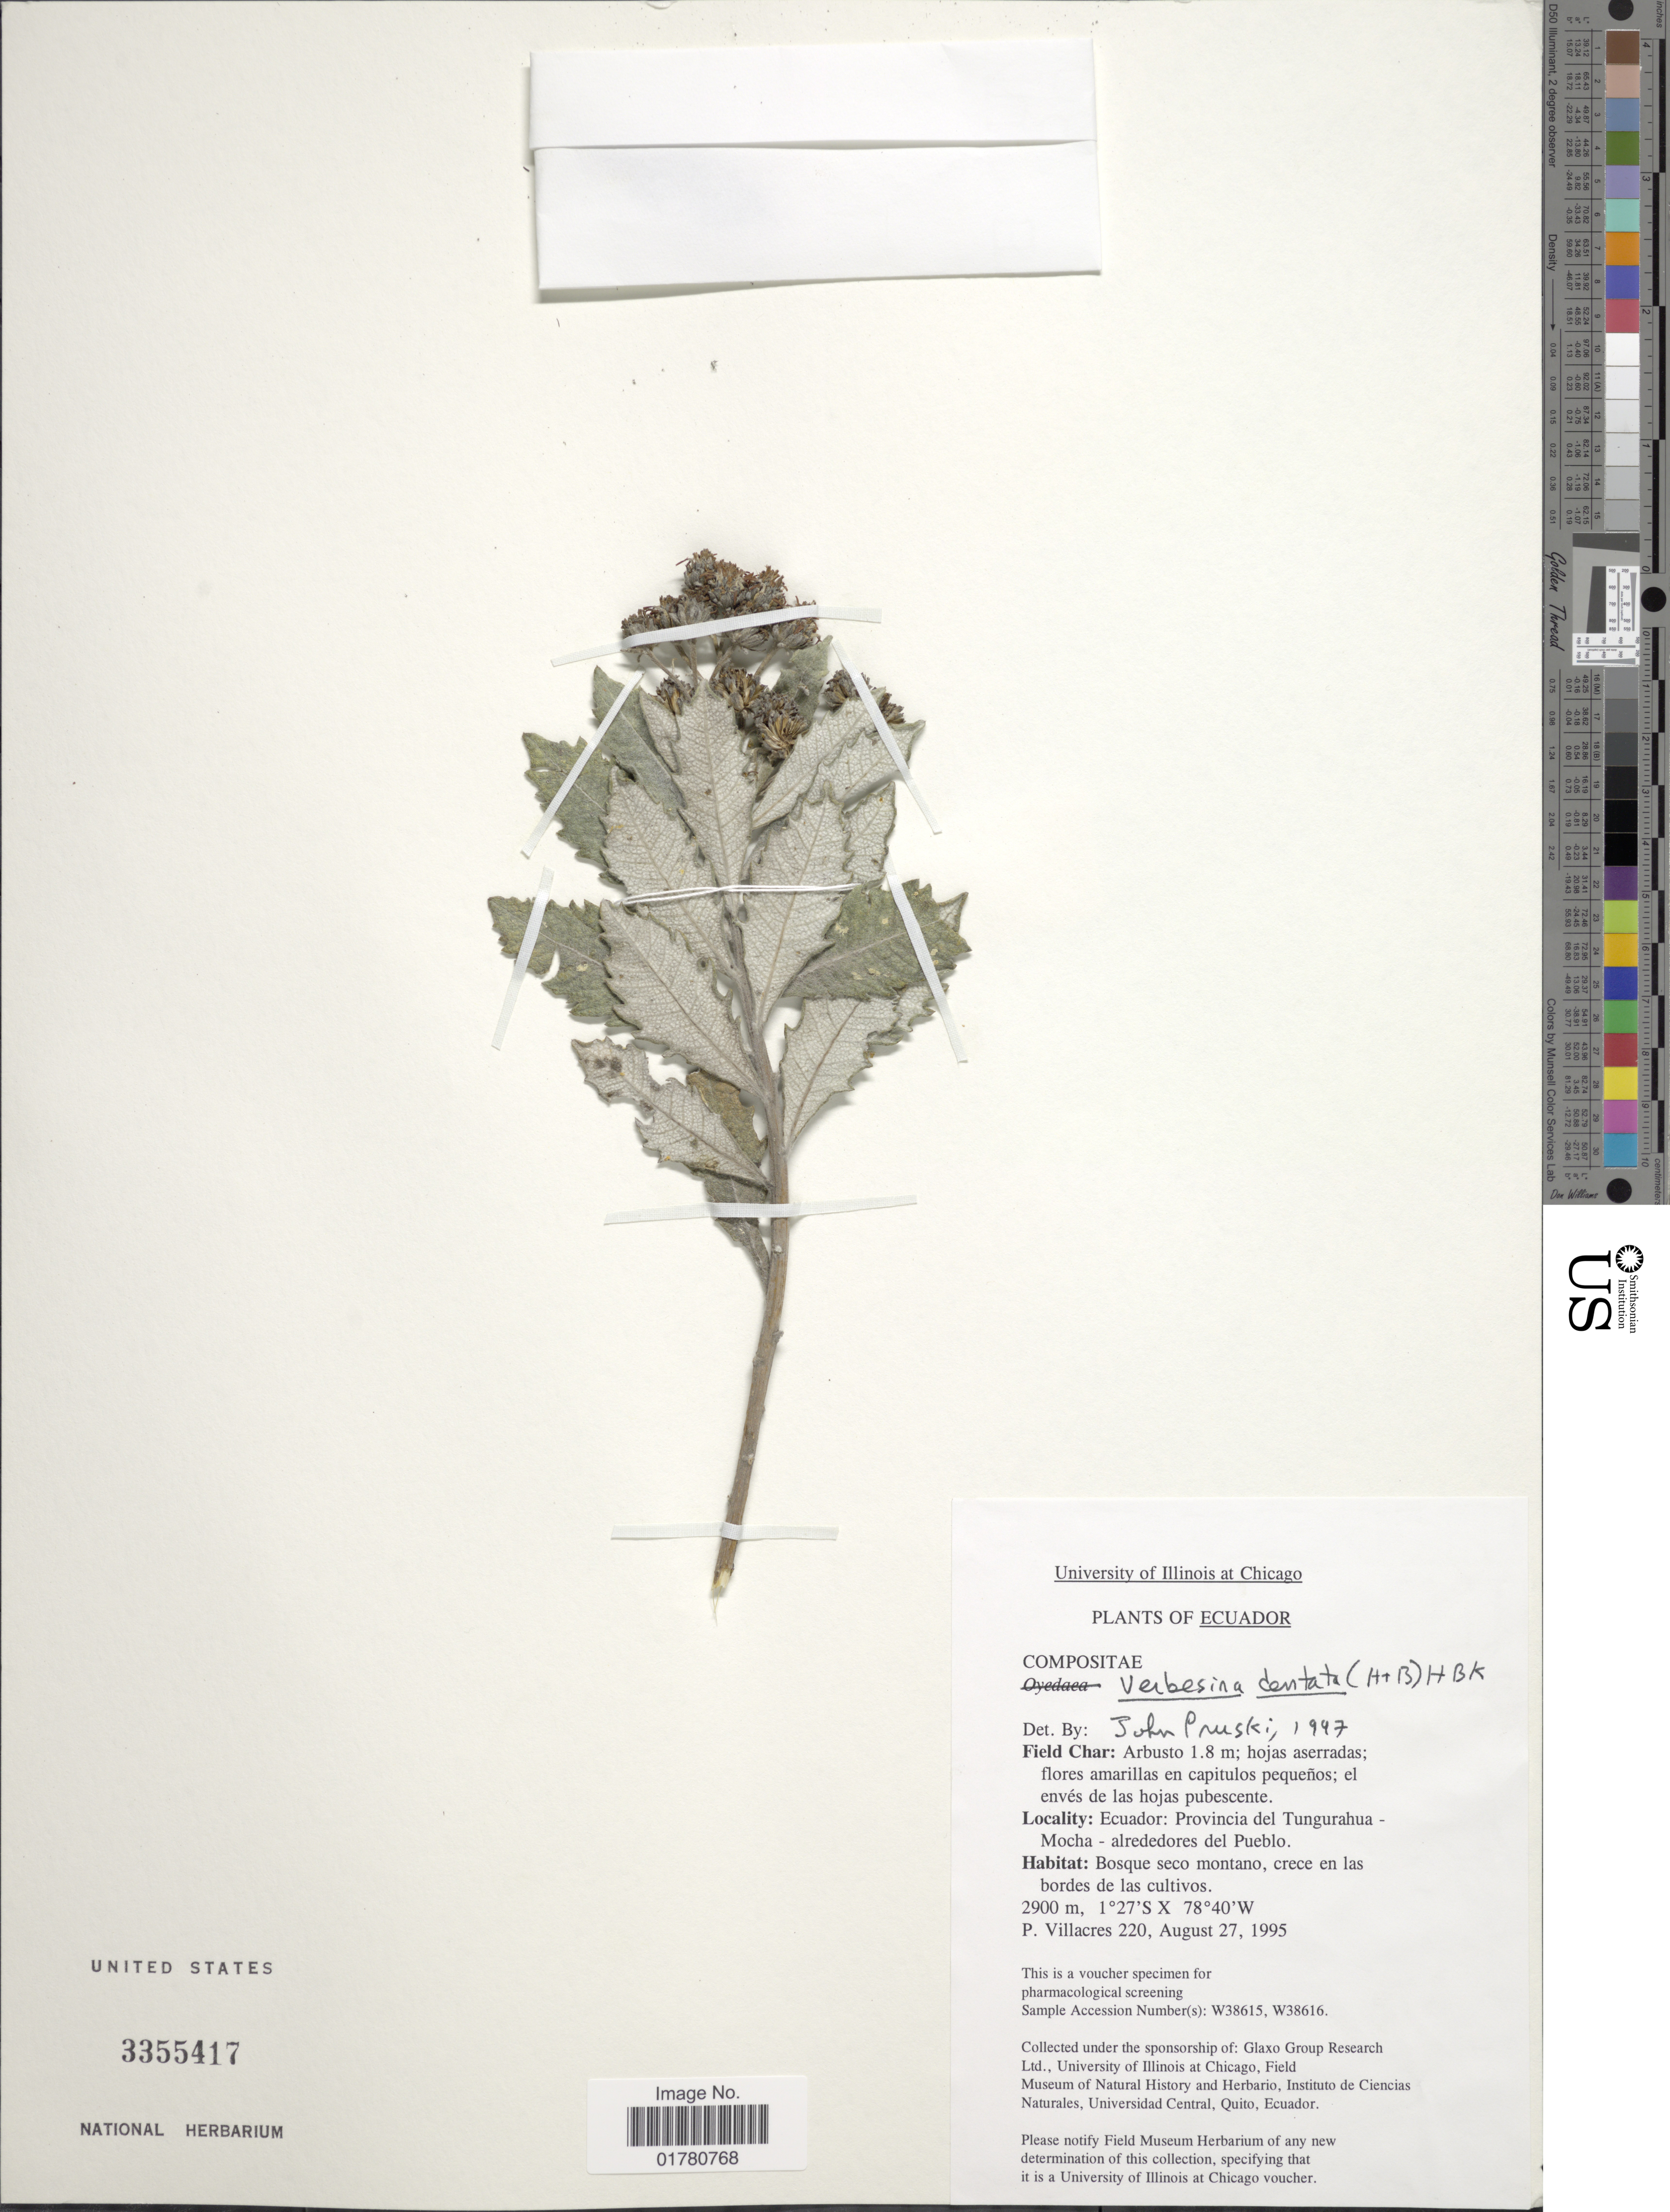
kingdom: Plantae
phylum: Tracheophyta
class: Magnoliopsida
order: Asterales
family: Asteraceae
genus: Verbesina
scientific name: Verbesina dentata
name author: Kunth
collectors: P. Villacres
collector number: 220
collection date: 1995-08-27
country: Ecuador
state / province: Tungurahua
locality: Mocha - alrededores del Pueblo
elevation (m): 2900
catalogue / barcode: US 3355417